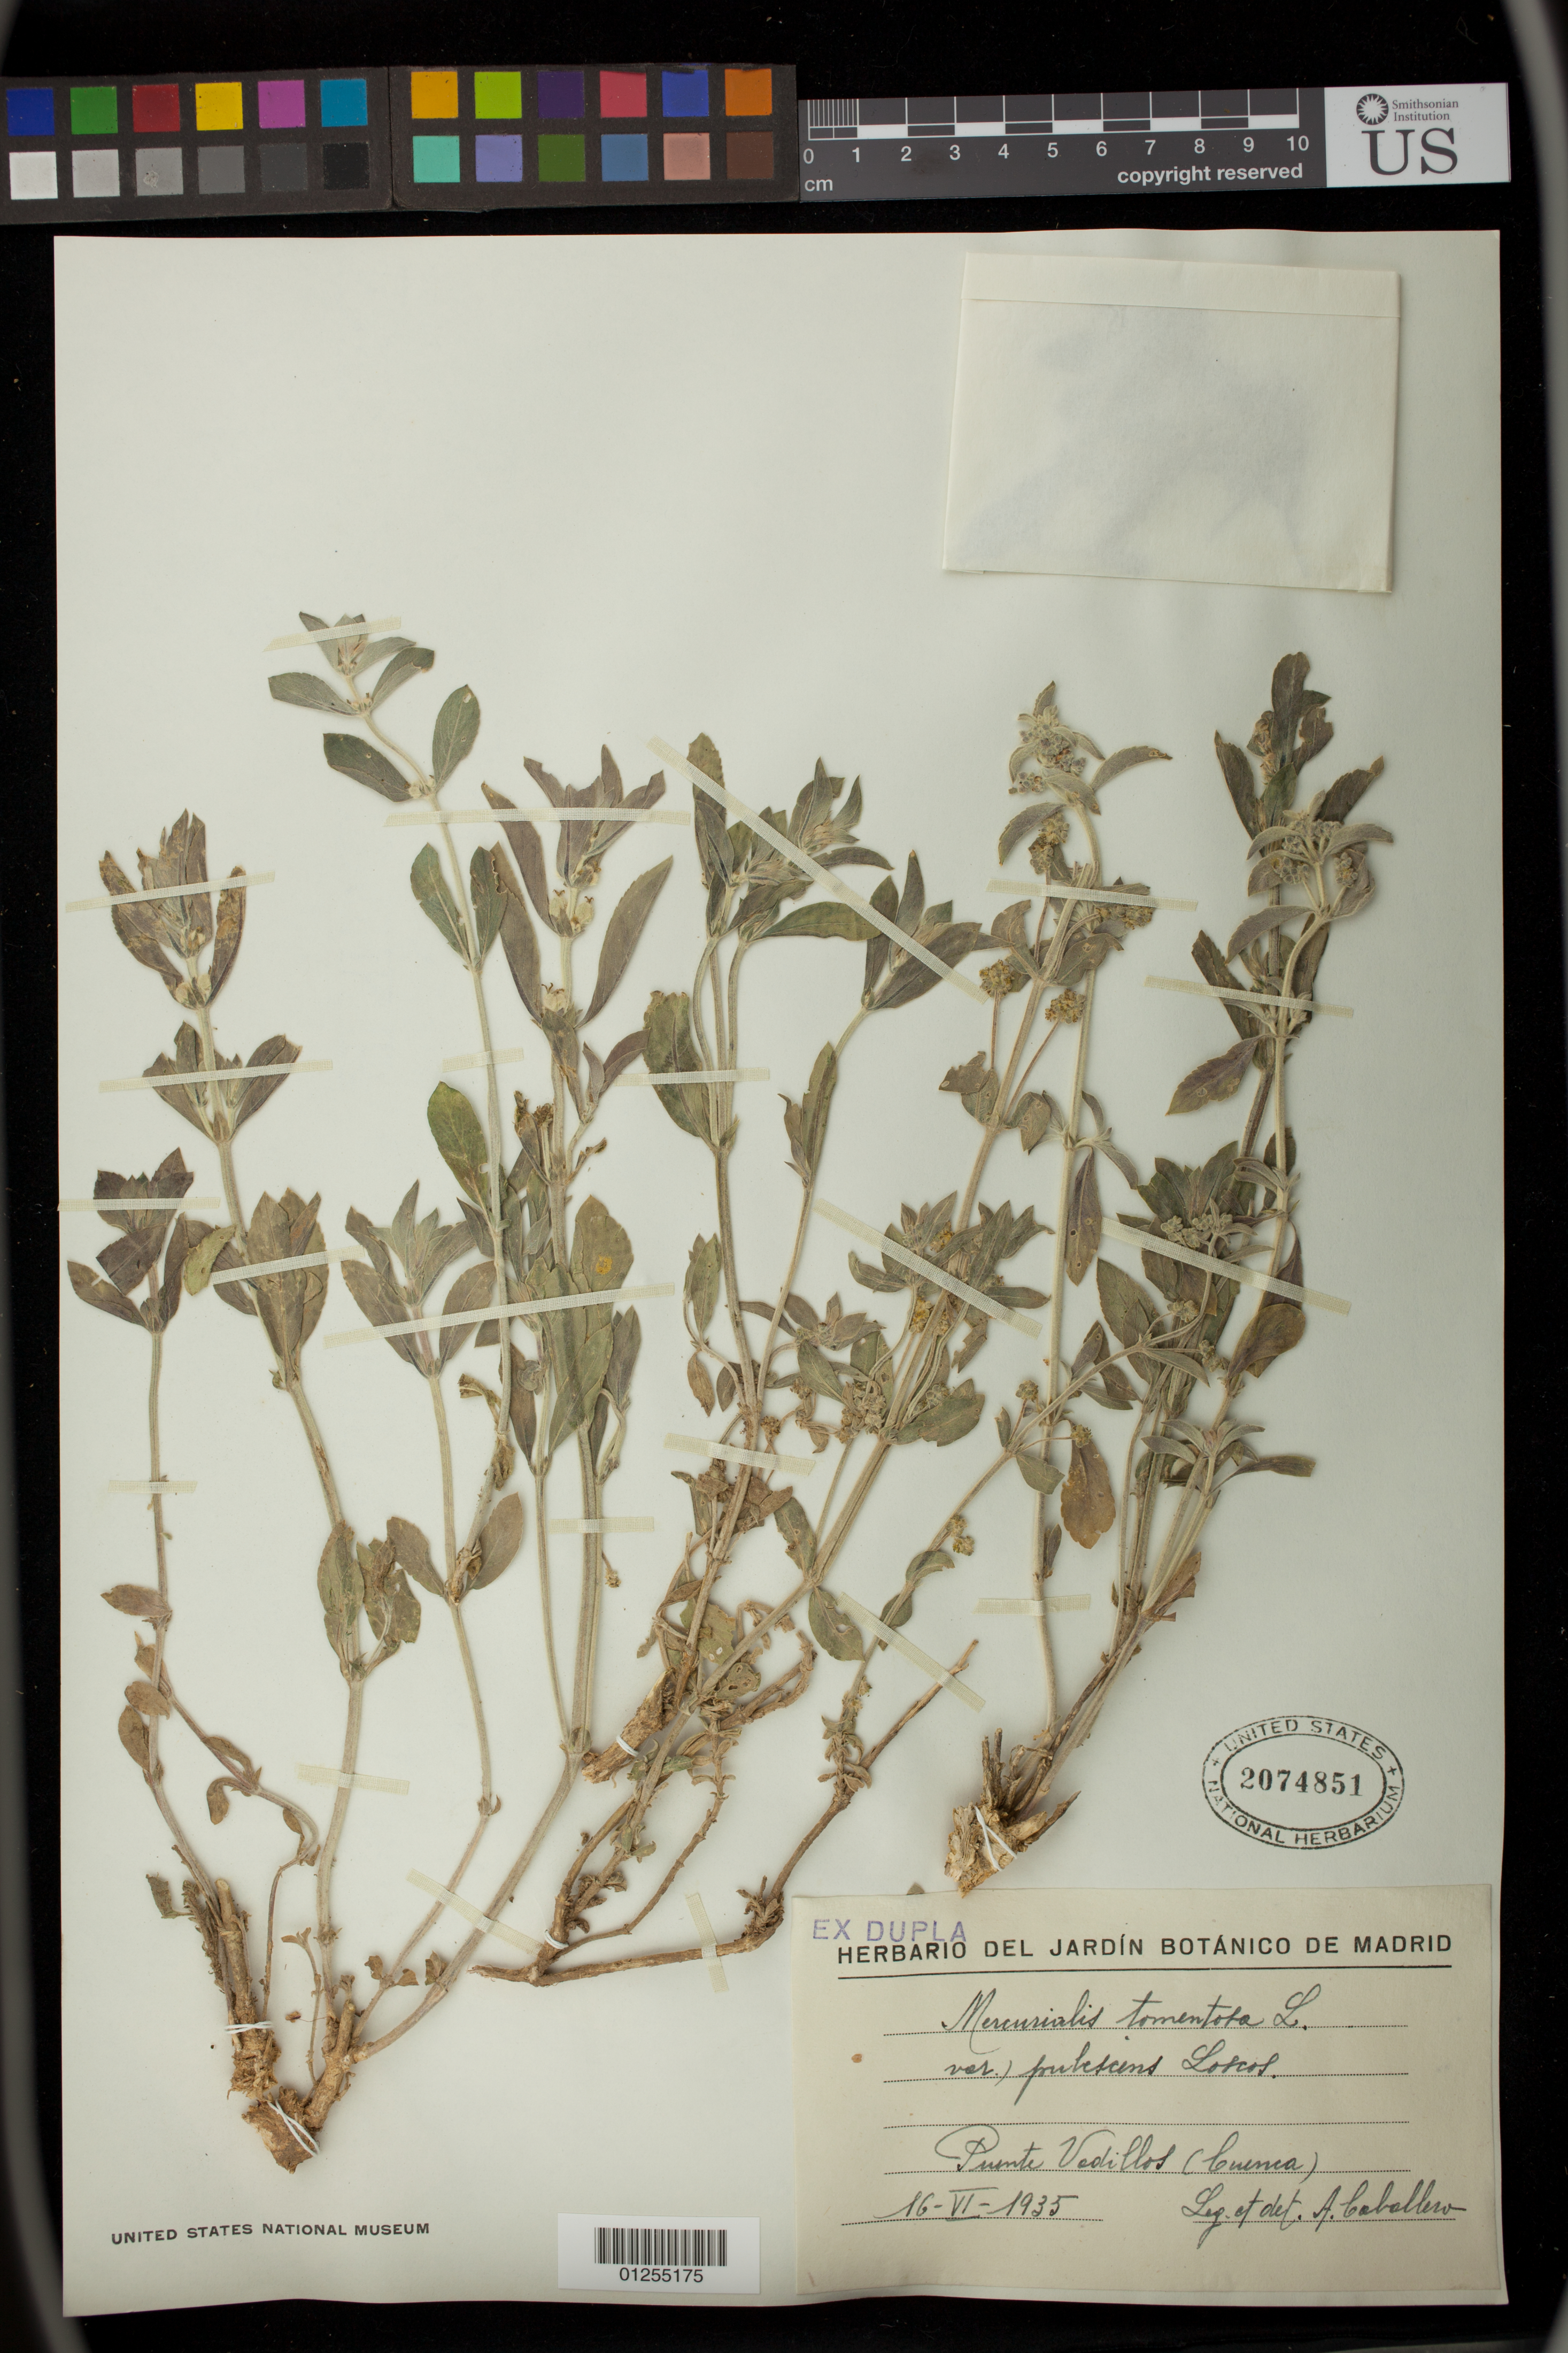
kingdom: Plantae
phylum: Tracheophyta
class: Magnoliopsida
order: Malpighiales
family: Euphorbiaceae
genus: Mercurialis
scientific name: Mercurialis tomentosa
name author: L.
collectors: A. Caballero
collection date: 1935-06-16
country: Spain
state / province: Castilla-La Mancha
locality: Puente Vedillos (Cuenca)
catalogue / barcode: US 2074851